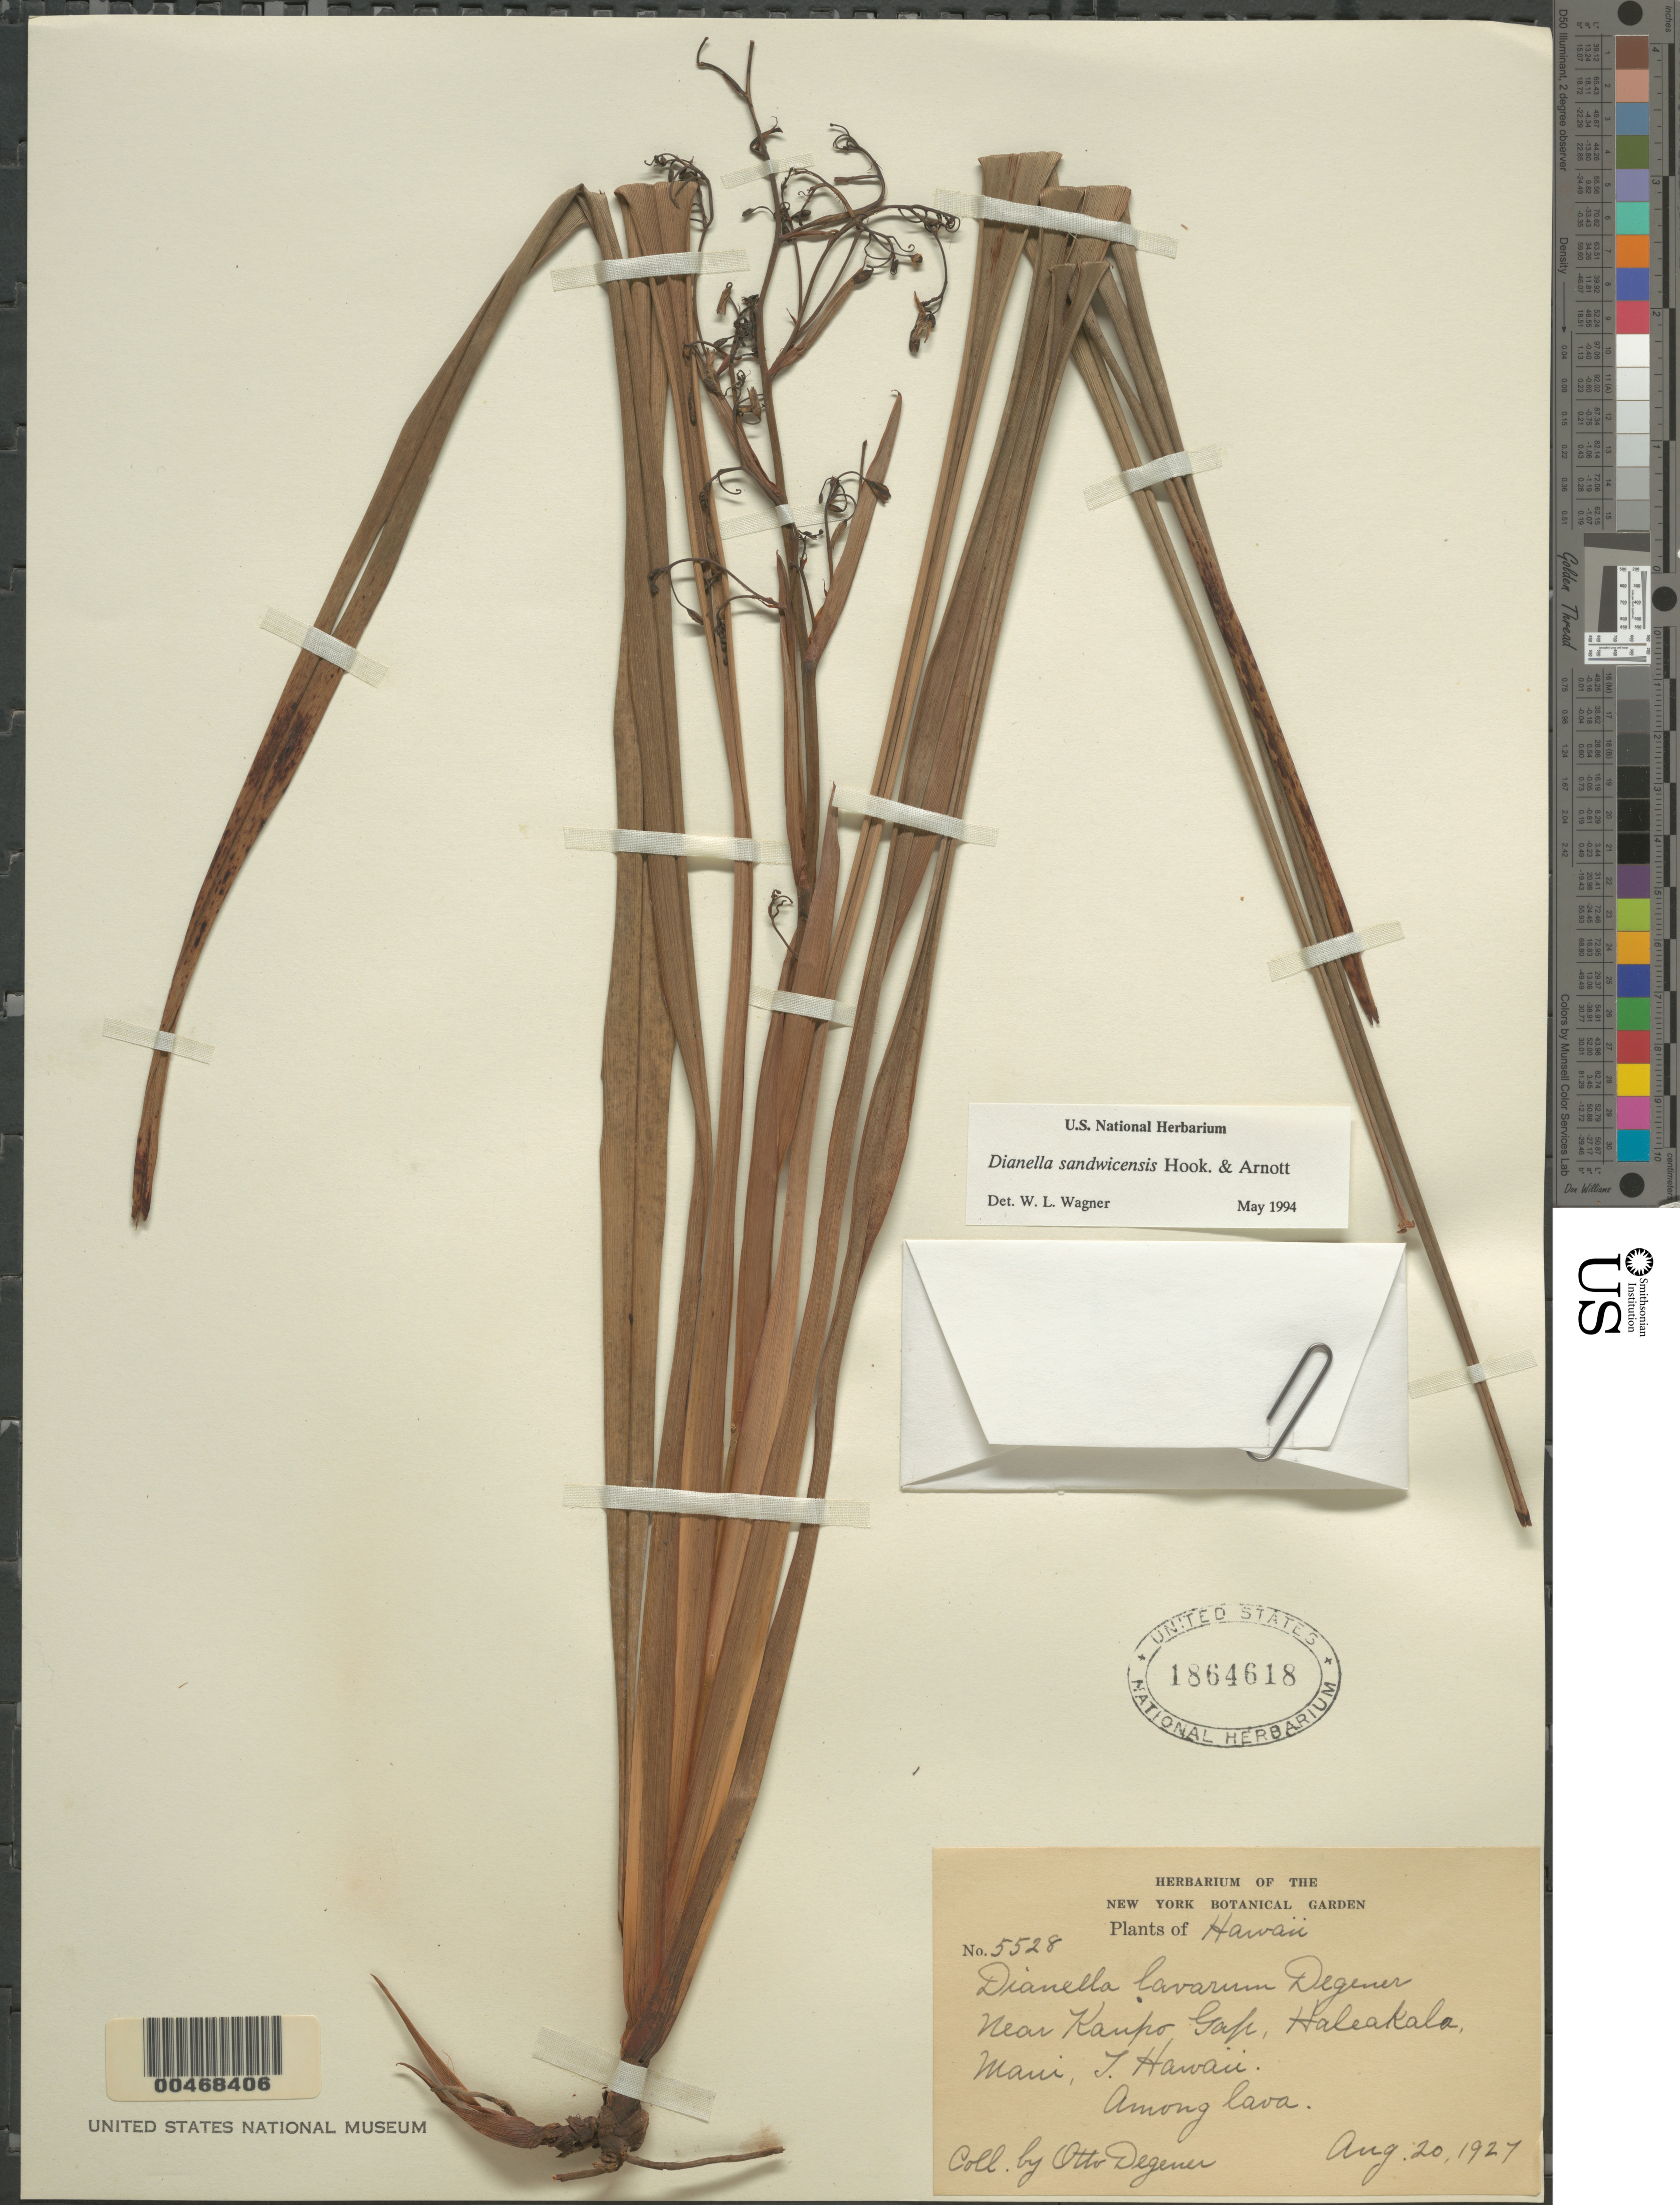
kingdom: Plantae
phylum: Tracheophyta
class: Liliopsida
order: Asparagales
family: Asphodelaceae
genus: Dianella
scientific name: Dianella sandwicensis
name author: Hook. & Arn.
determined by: Wagner, W. L., (BOT), Smithsonian Institution - National Museum of Natural History (UNITED STATES)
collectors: O. Degener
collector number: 5528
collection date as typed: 20 Aug 1927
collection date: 1927-08-20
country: United States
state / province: Hawaii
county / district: Maui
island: Maui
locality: Near Kaupo Gap, Haleakala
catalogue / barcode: US 1864618